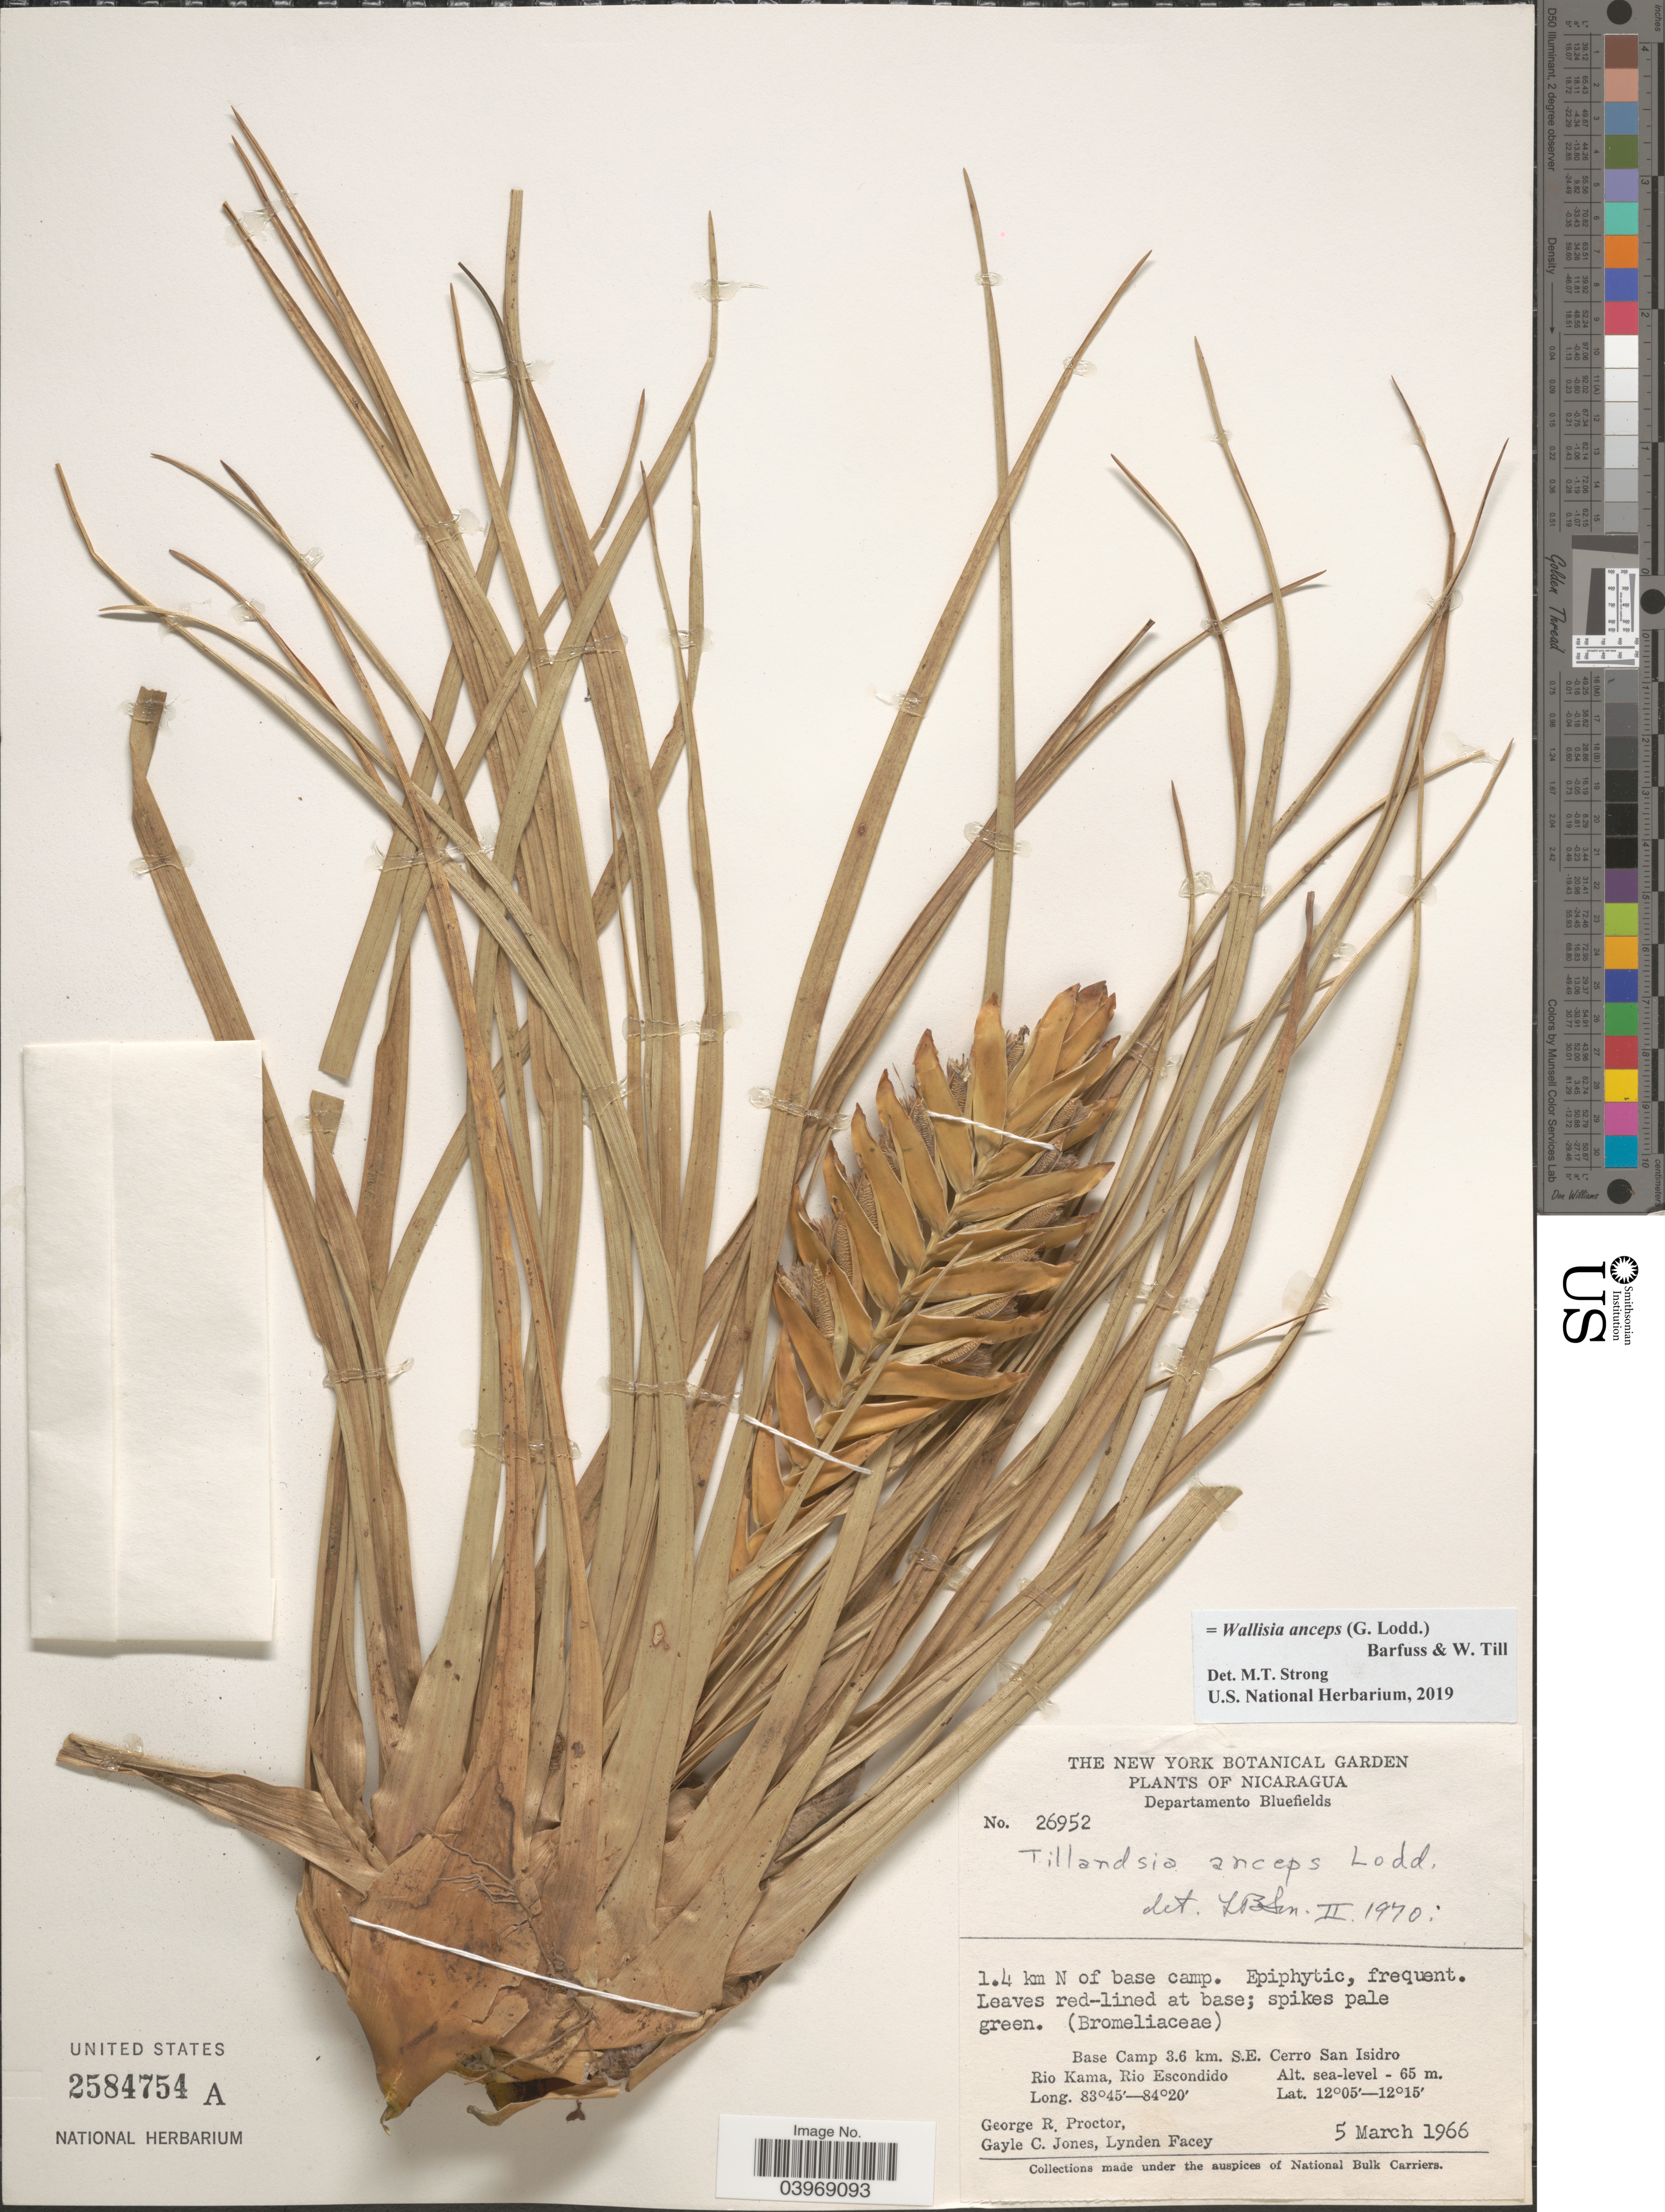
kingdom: Plantae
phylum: Tracheophyta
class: Liliopsida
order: Poales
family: Bromeliaceae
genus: Wallisia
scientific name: Wallisia anceps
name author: (G. Lodd.) Barfuss & W. Till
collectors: G. R. Proctor, G. C. Jones & L. Facey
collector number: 26952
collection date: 1966-03-05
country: Nicaragua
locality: Departamento Bluefields. 1.4 km N of base camp. Base Camp 3.6 km. S.E. Cerro San Isidro. Rio Kama, Rio Escondido.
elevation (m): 0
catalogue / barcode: US 2584754A